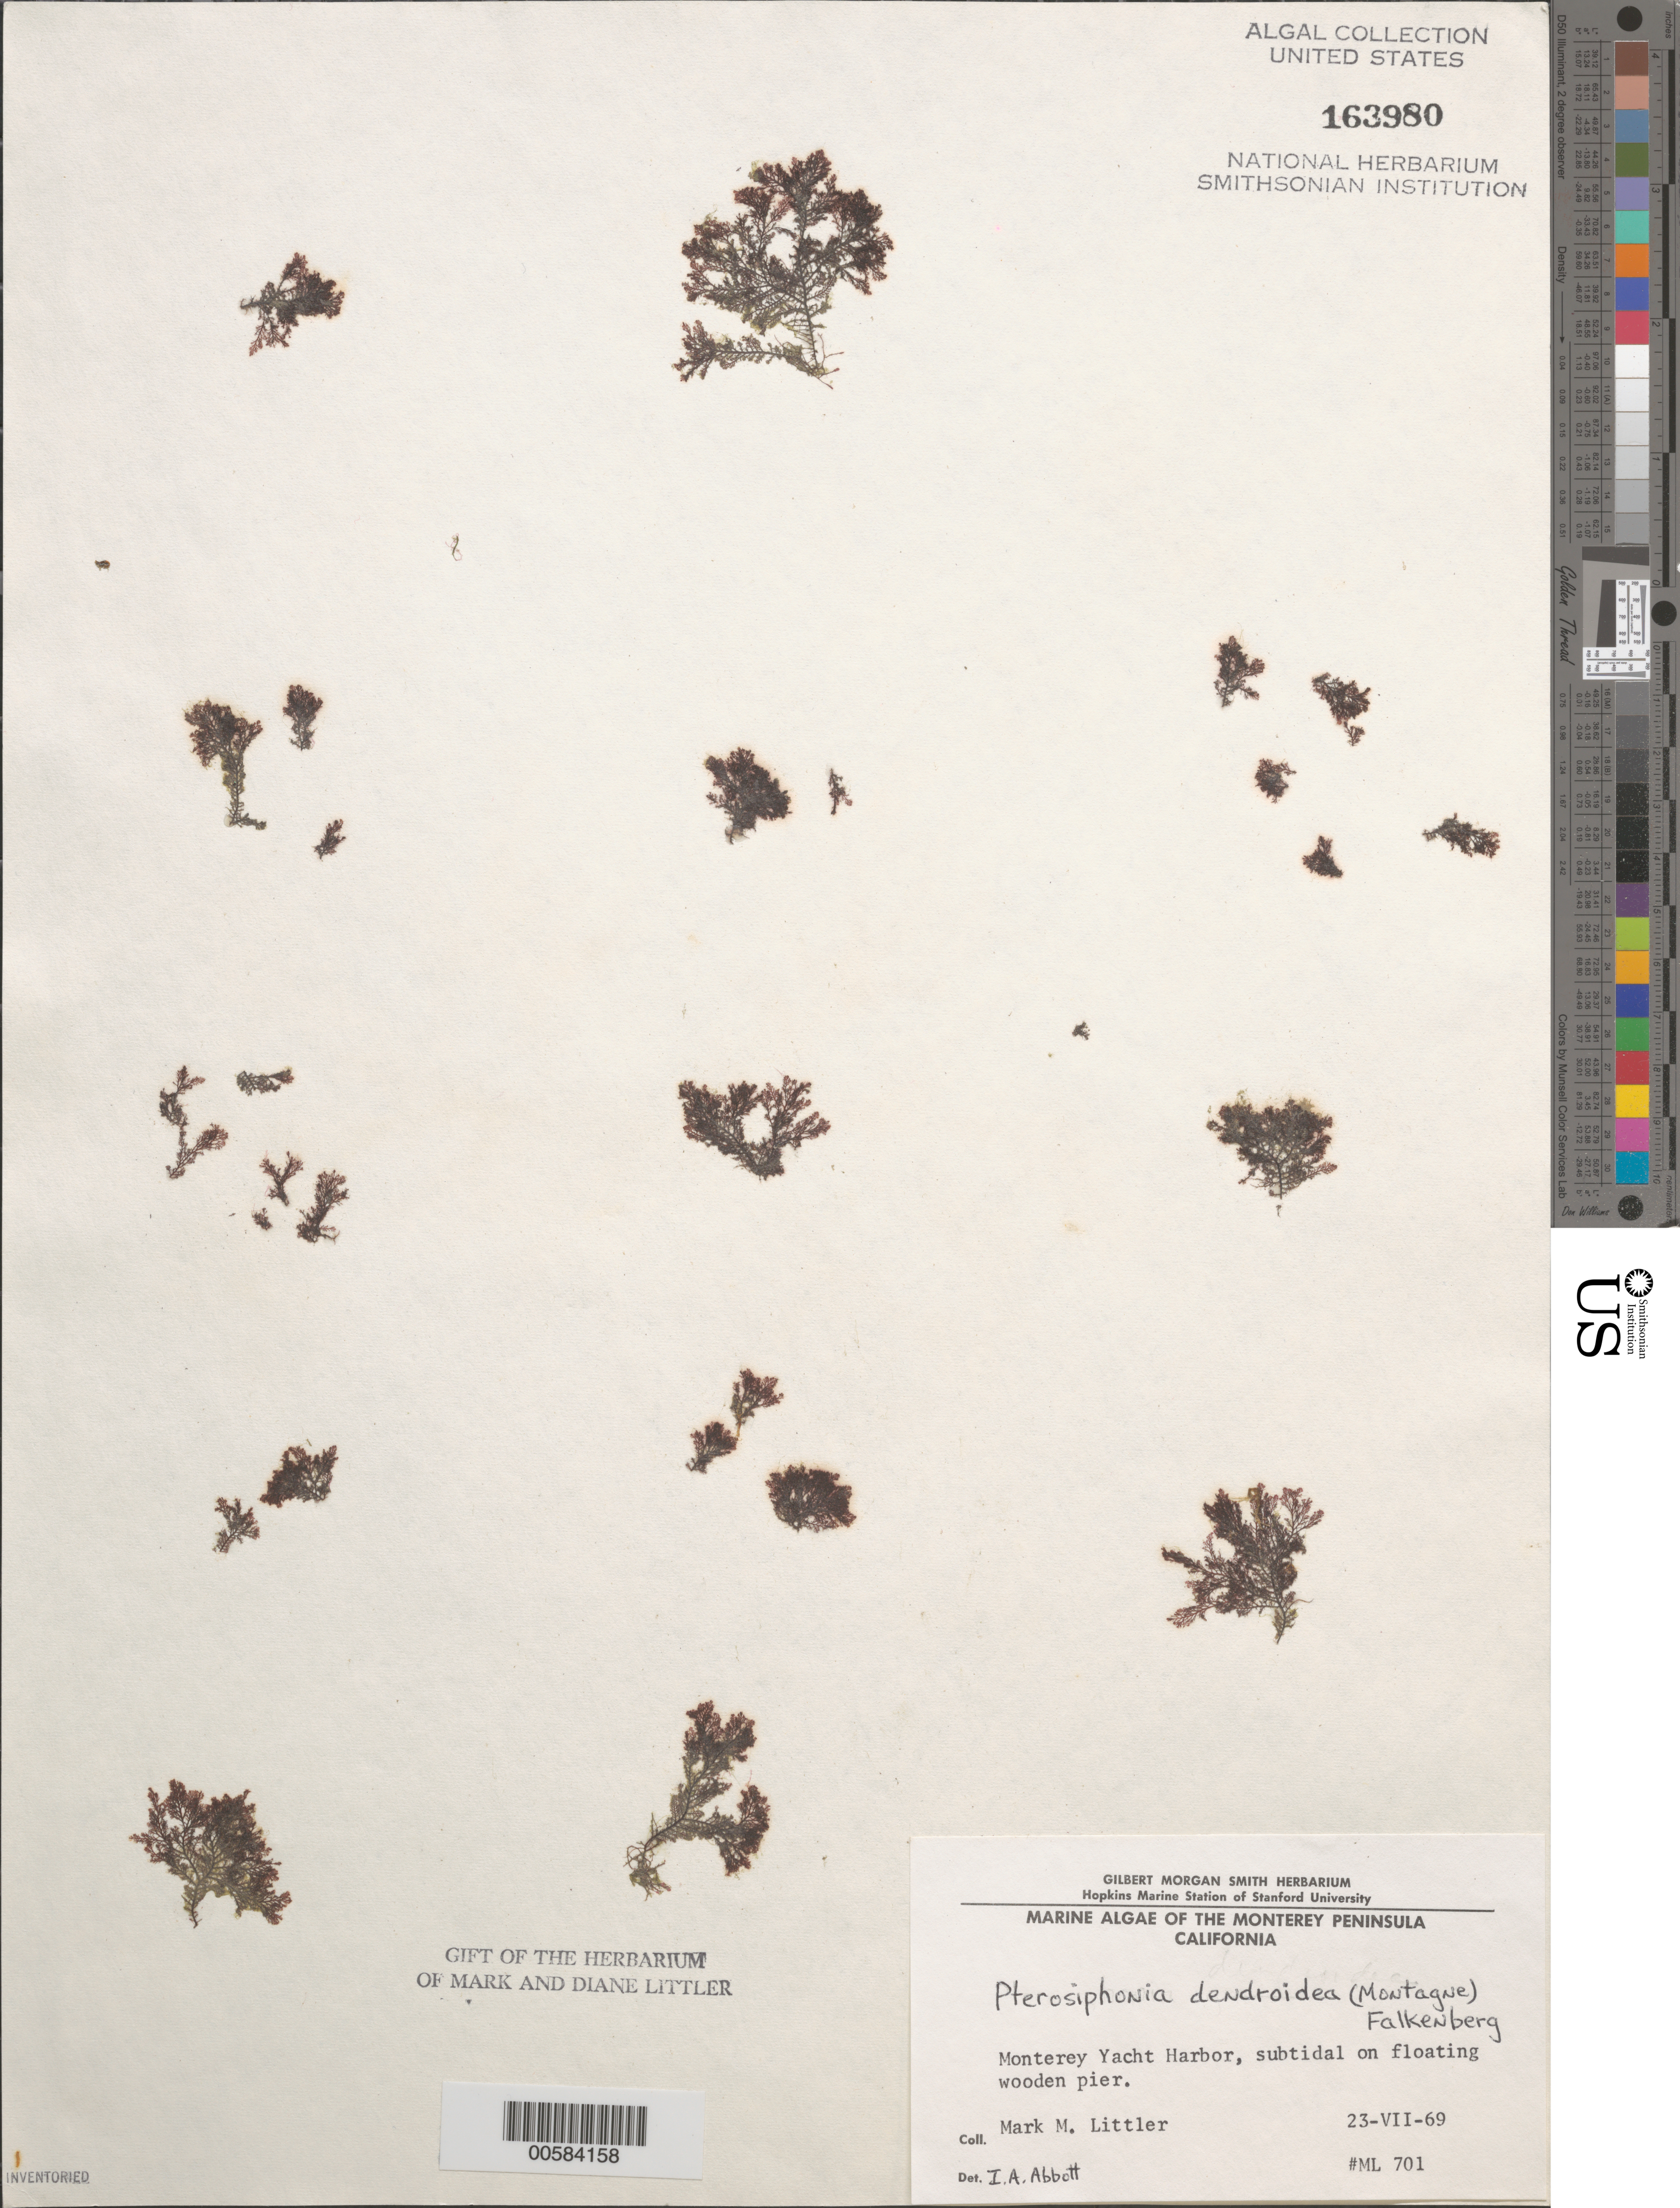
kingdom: Plantae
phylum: Rhodophyta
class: Florideophyceae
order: Ceramiales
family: Rhodomelaceae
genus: Symphyocladiella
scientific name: Symphyocladiella dendroidea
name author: (Montagne) Bustamante et al.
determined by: Algae name updating Project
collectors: M. M. Littler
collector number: ML 701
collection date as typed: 23 Jul 1969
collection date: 1969-07-23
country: United States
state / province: California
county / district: Monterey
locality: Monterey Yacht Harbor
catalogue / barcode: US 163980